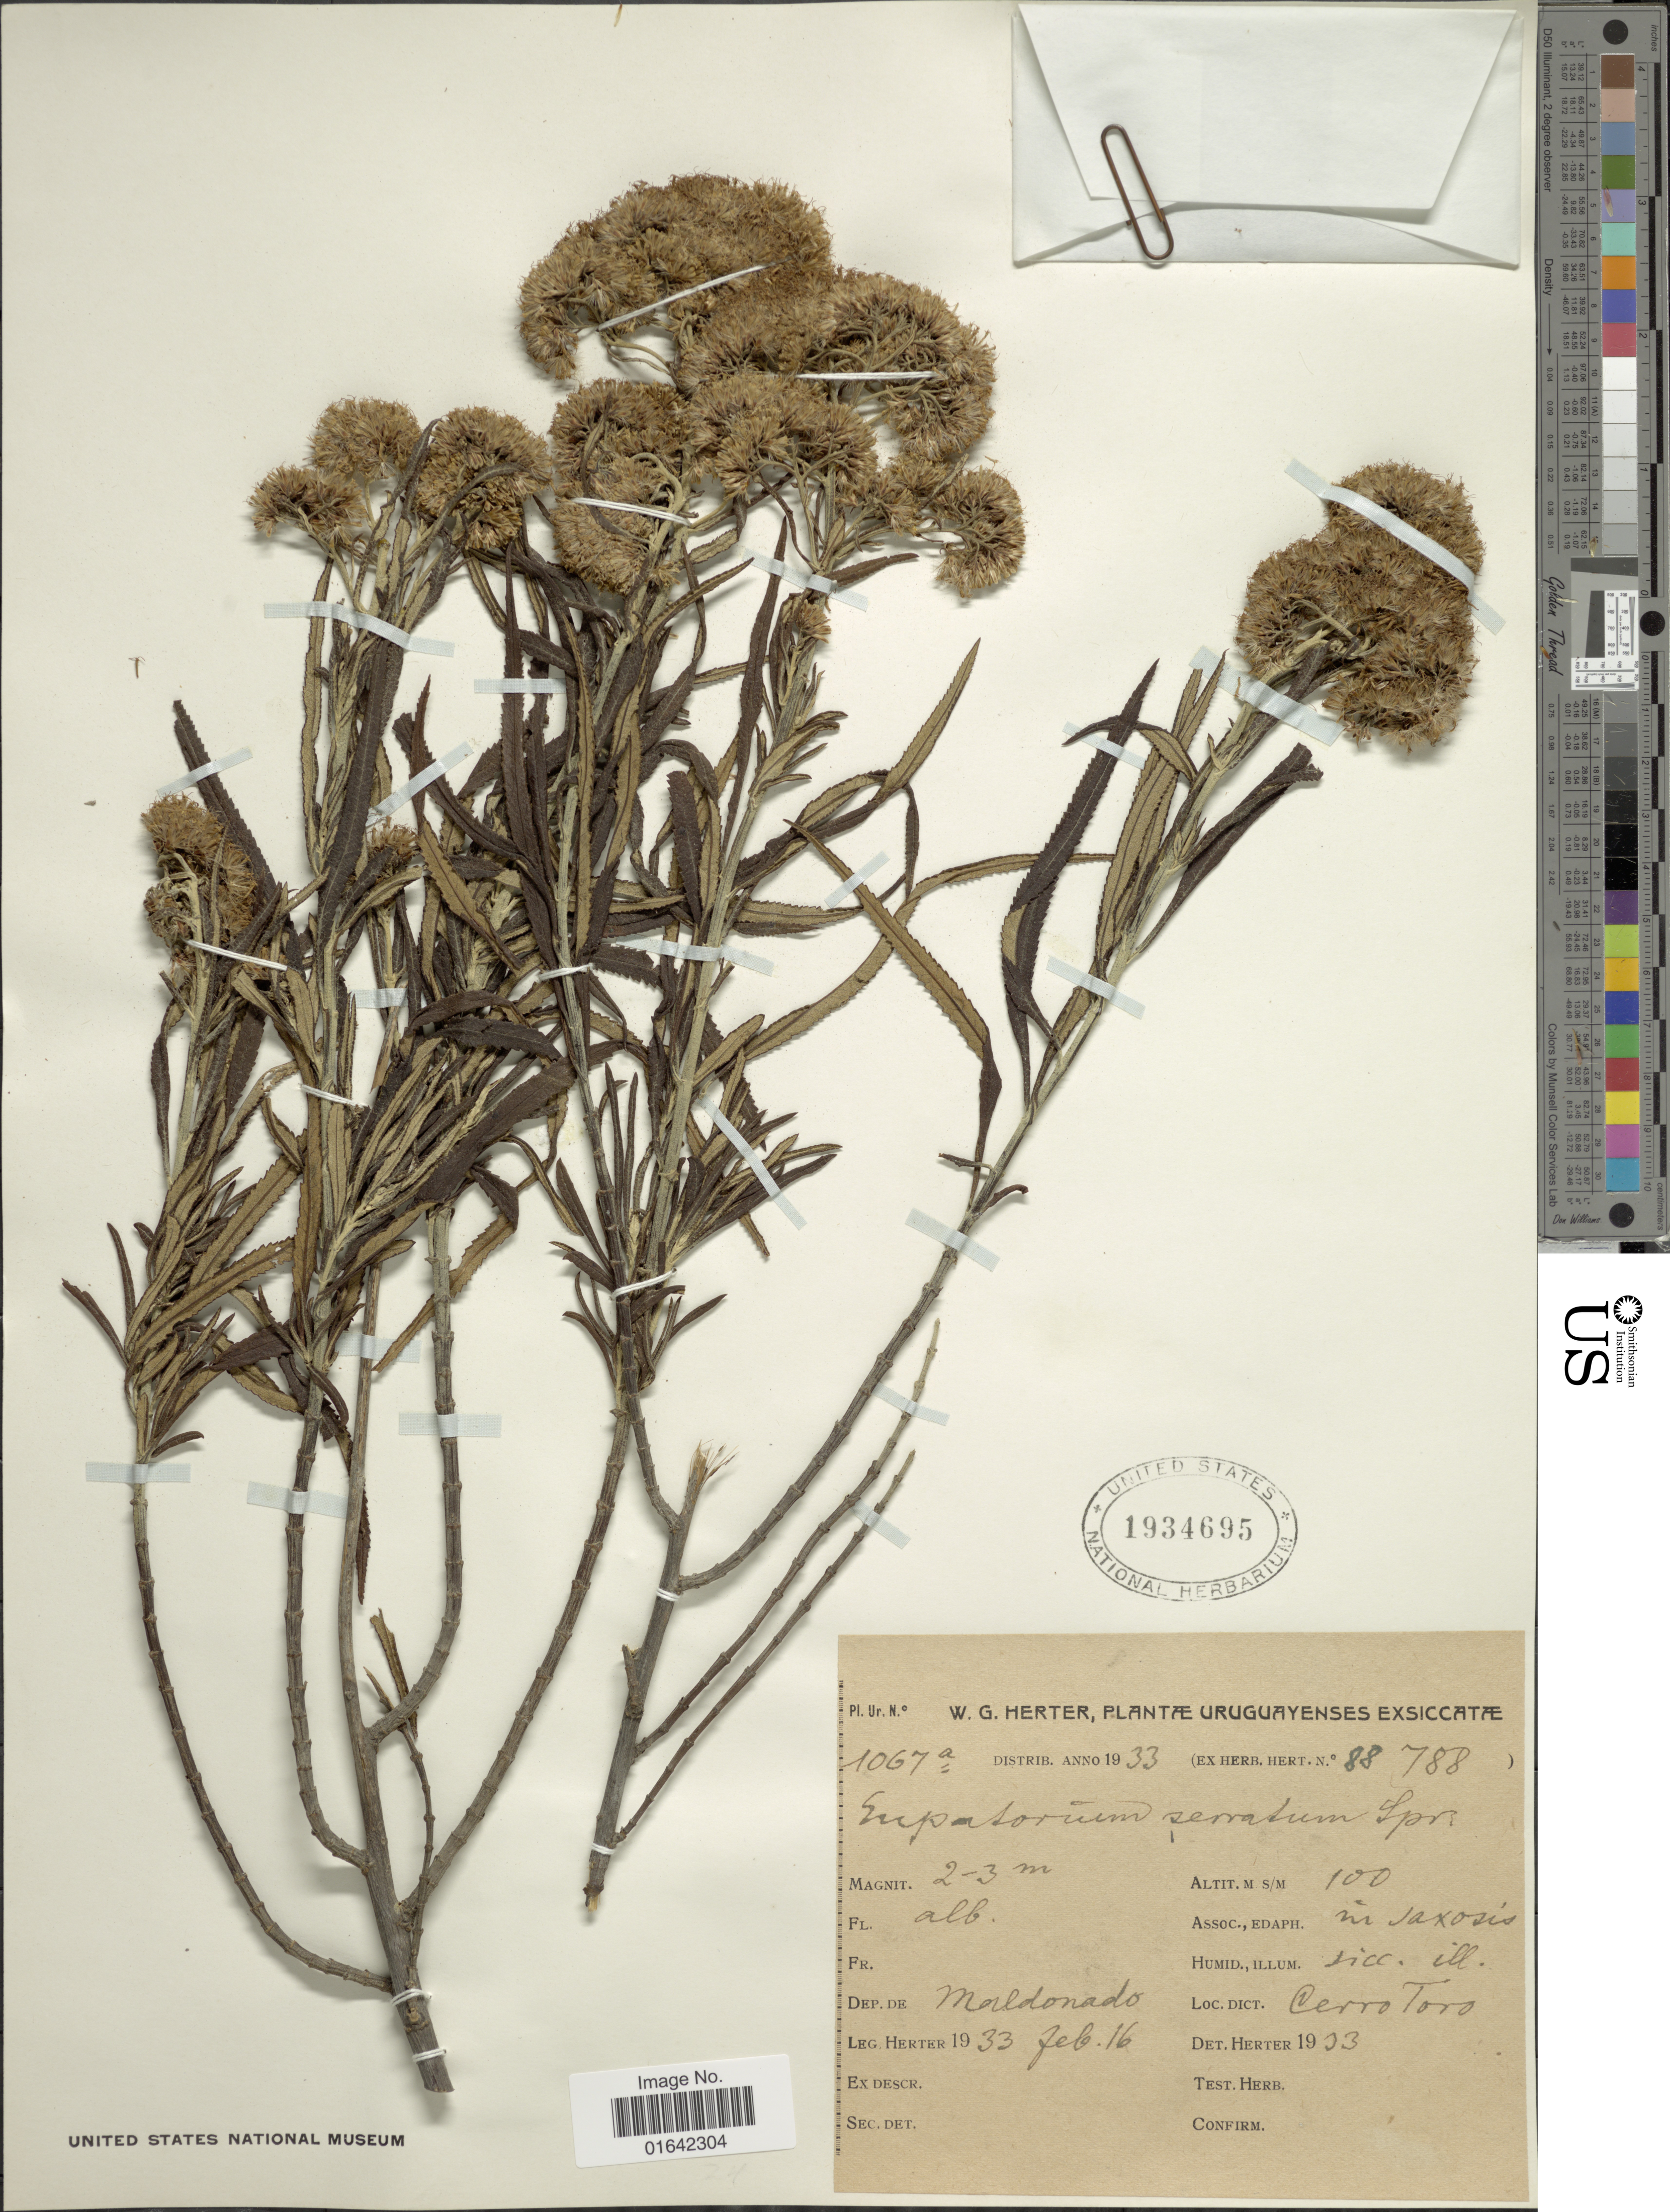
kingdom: Plantae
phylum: Tracheophyta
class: Magnoliopsida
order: Asterales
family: Asteraceae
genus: Grazielia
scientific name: Grazielia serrata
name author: (Spreng.) R.M. King & H. Rob.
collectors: W. G. Herter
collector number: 1067a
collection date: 1933-02-16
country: Uruguay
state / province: Maldonado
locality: Cerro Toro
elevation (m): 100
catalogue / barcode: US 1934695